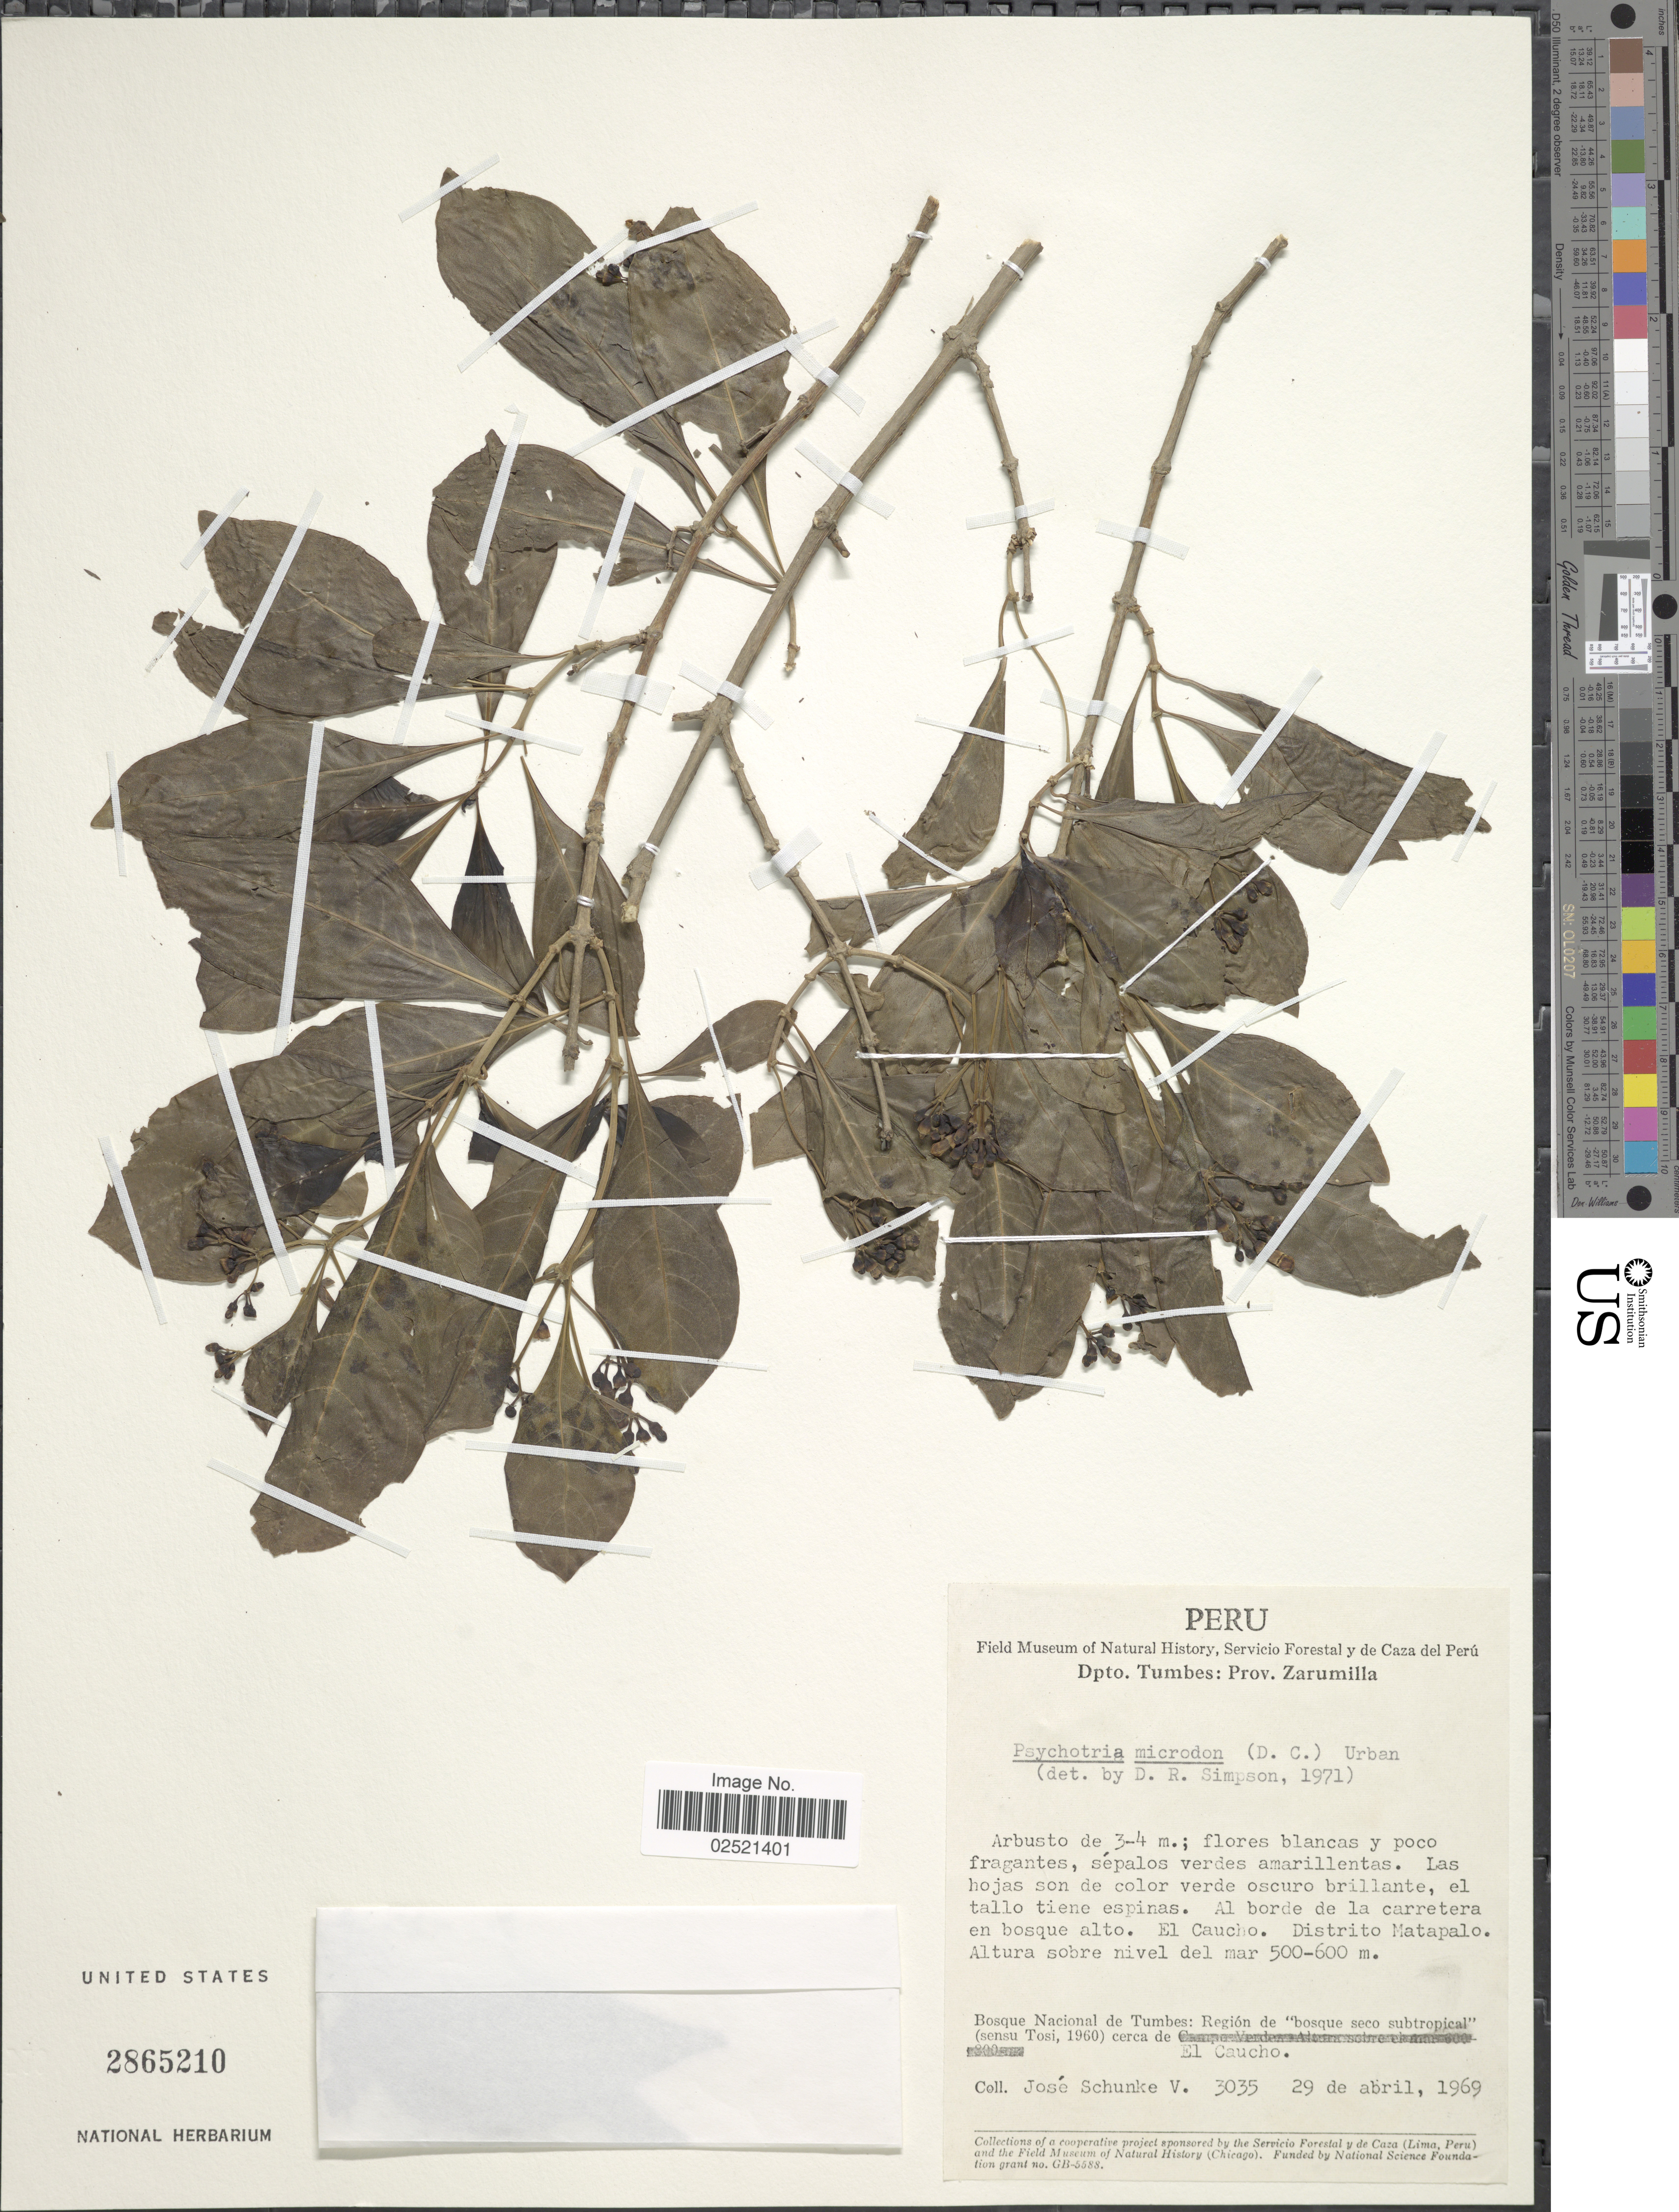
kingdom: Plantae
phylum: Tracheophyta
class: Magnoliopsida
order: Gentianales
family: Rubiaceae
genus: Psychotria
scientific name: Psychotria microdon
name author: (DC.) Urb.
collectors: J. Schunke Vigo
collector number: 3035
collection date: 1969-04-29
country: Peru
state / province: Tumbes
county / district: Zarumilla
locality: Prov. Zarumilla, al borde de la carretera en bosque alto, El Caucho, Distrito Matapalo, Bosque Nacional de Tumbes: Region de "bosque seco subtropical "(sensu Tosi, 1960) cerca de El Caucho.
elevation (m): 500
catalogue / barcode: US 2865210